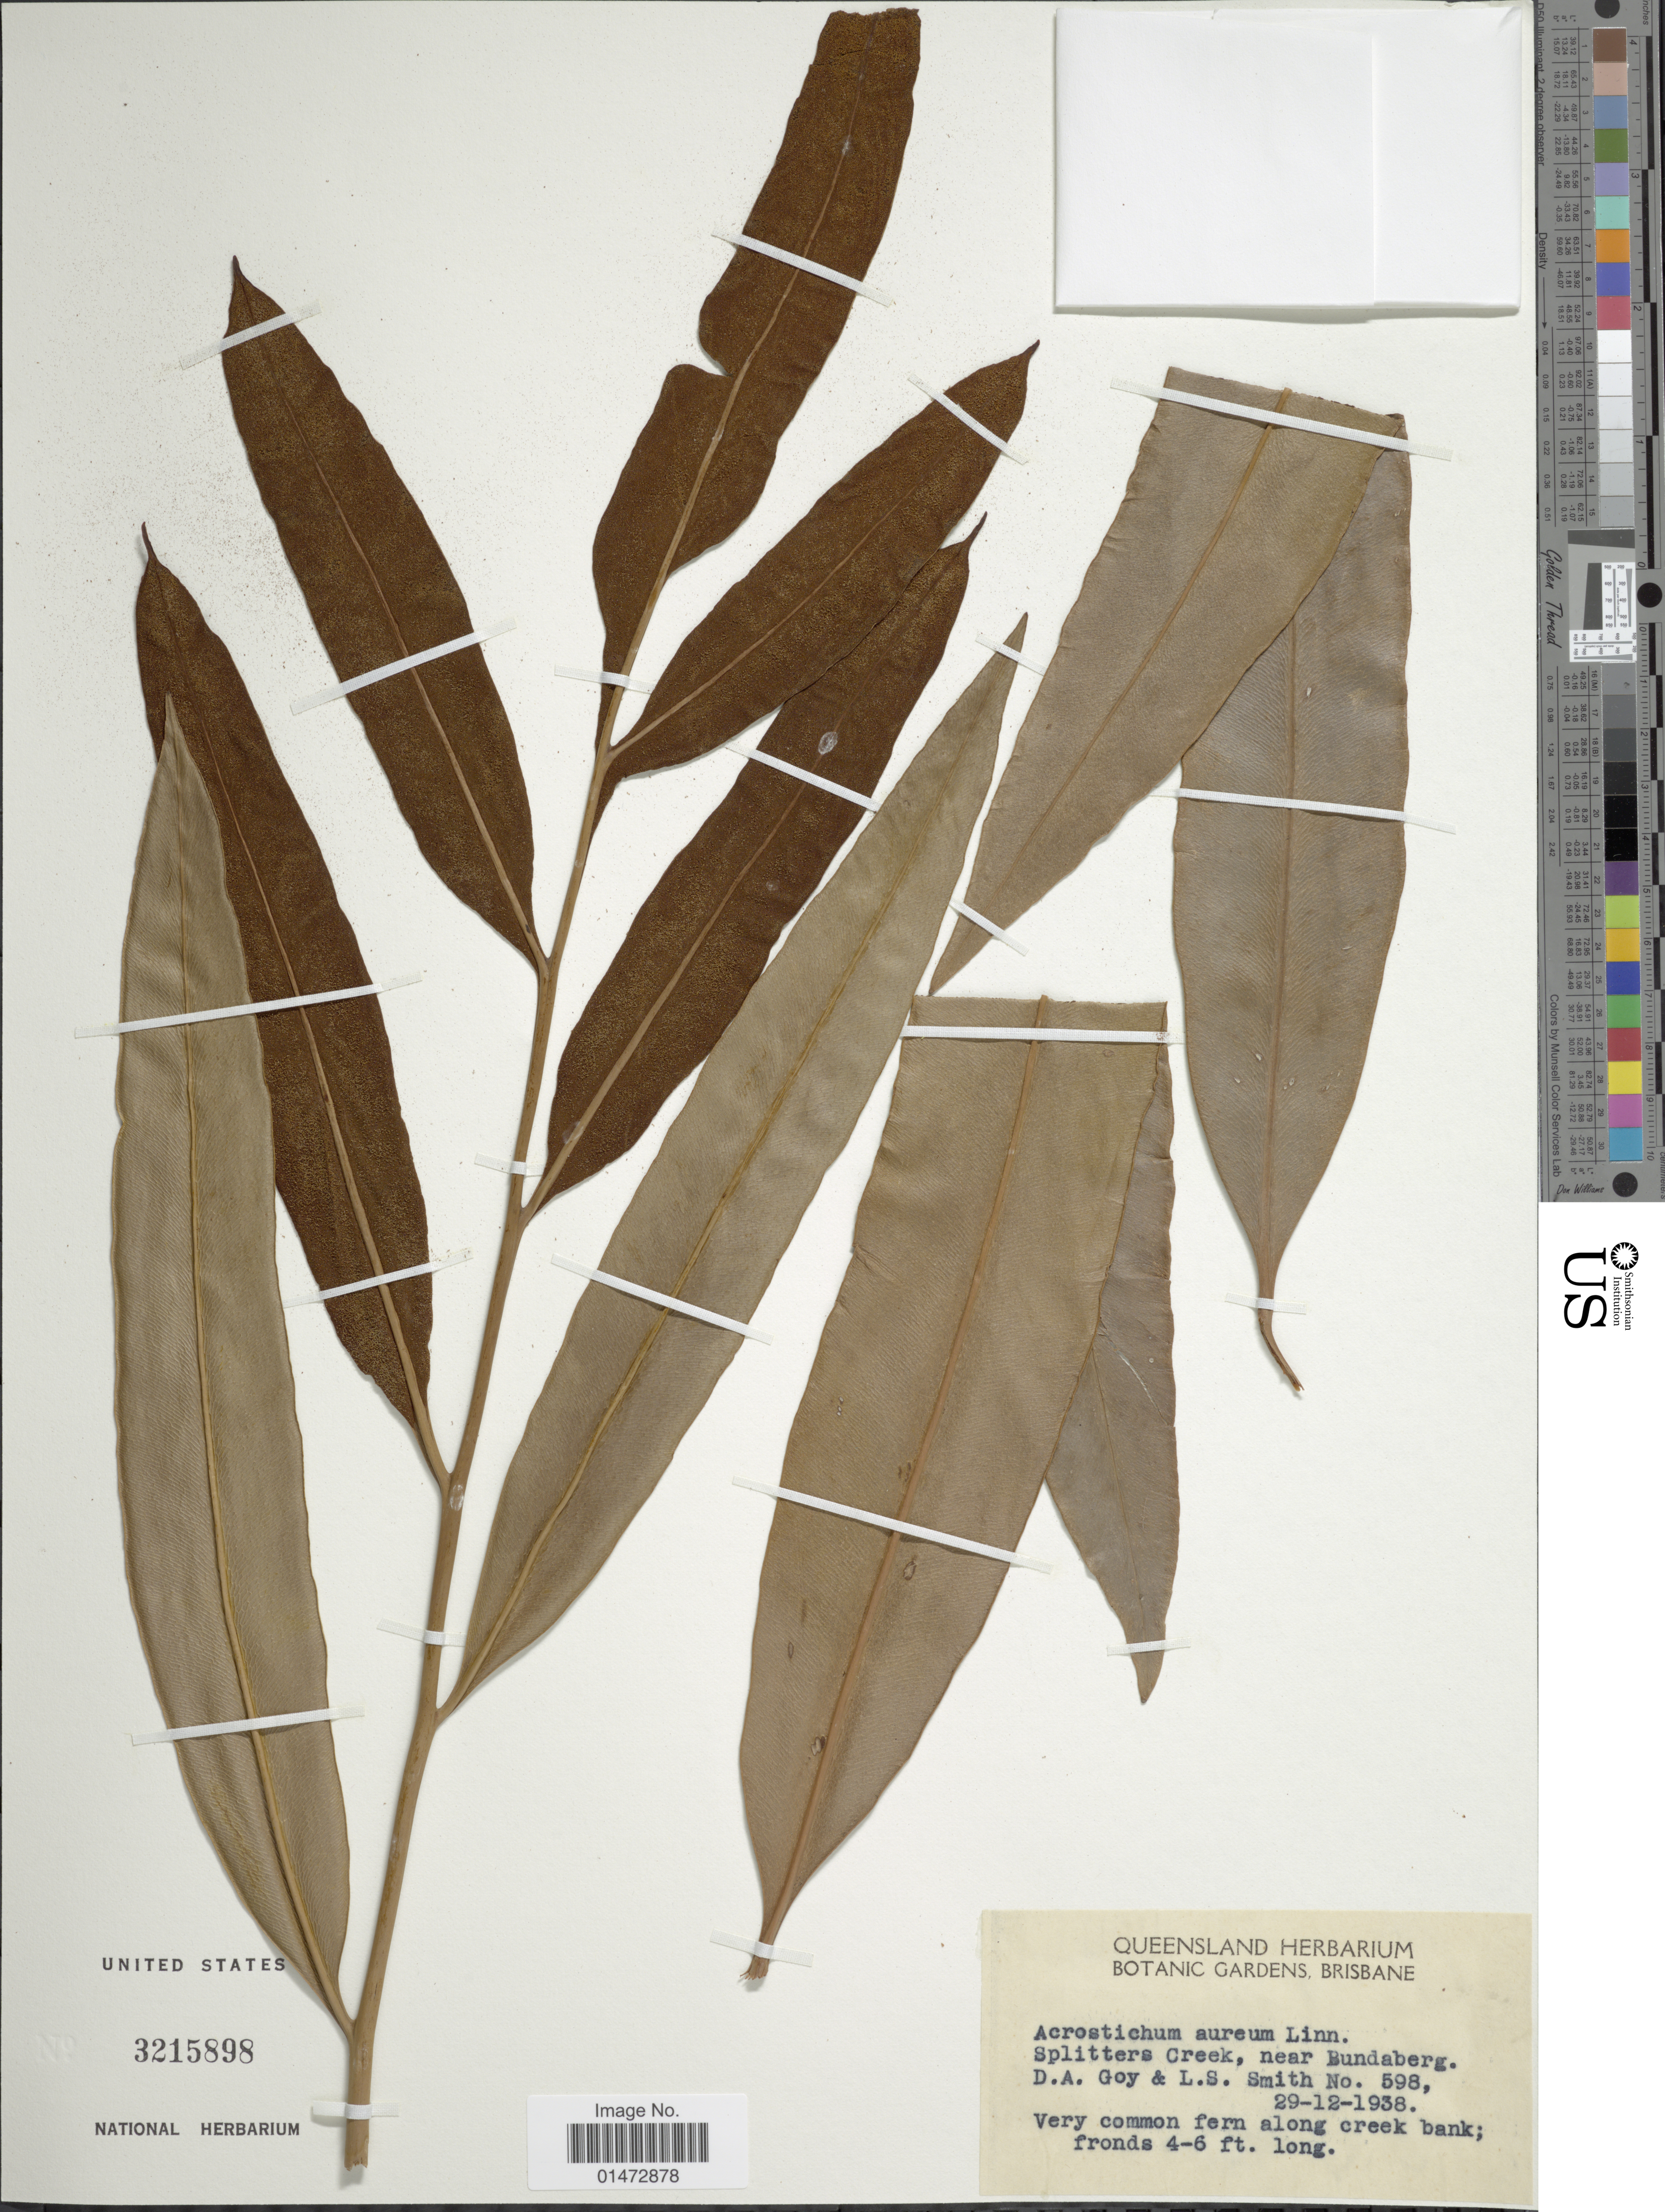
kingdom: Plantae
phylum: Tracheophyta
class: Polypodiopsida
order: Polypodiales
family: Pteridaceae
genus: Acrostichum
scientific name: Acrostichum aureum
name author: L.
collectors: D. Goy & L. Smith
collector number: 598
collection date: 1938-12-29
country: Australia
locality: Splitters Creek, near Bundaberg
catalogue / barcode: US 3215898